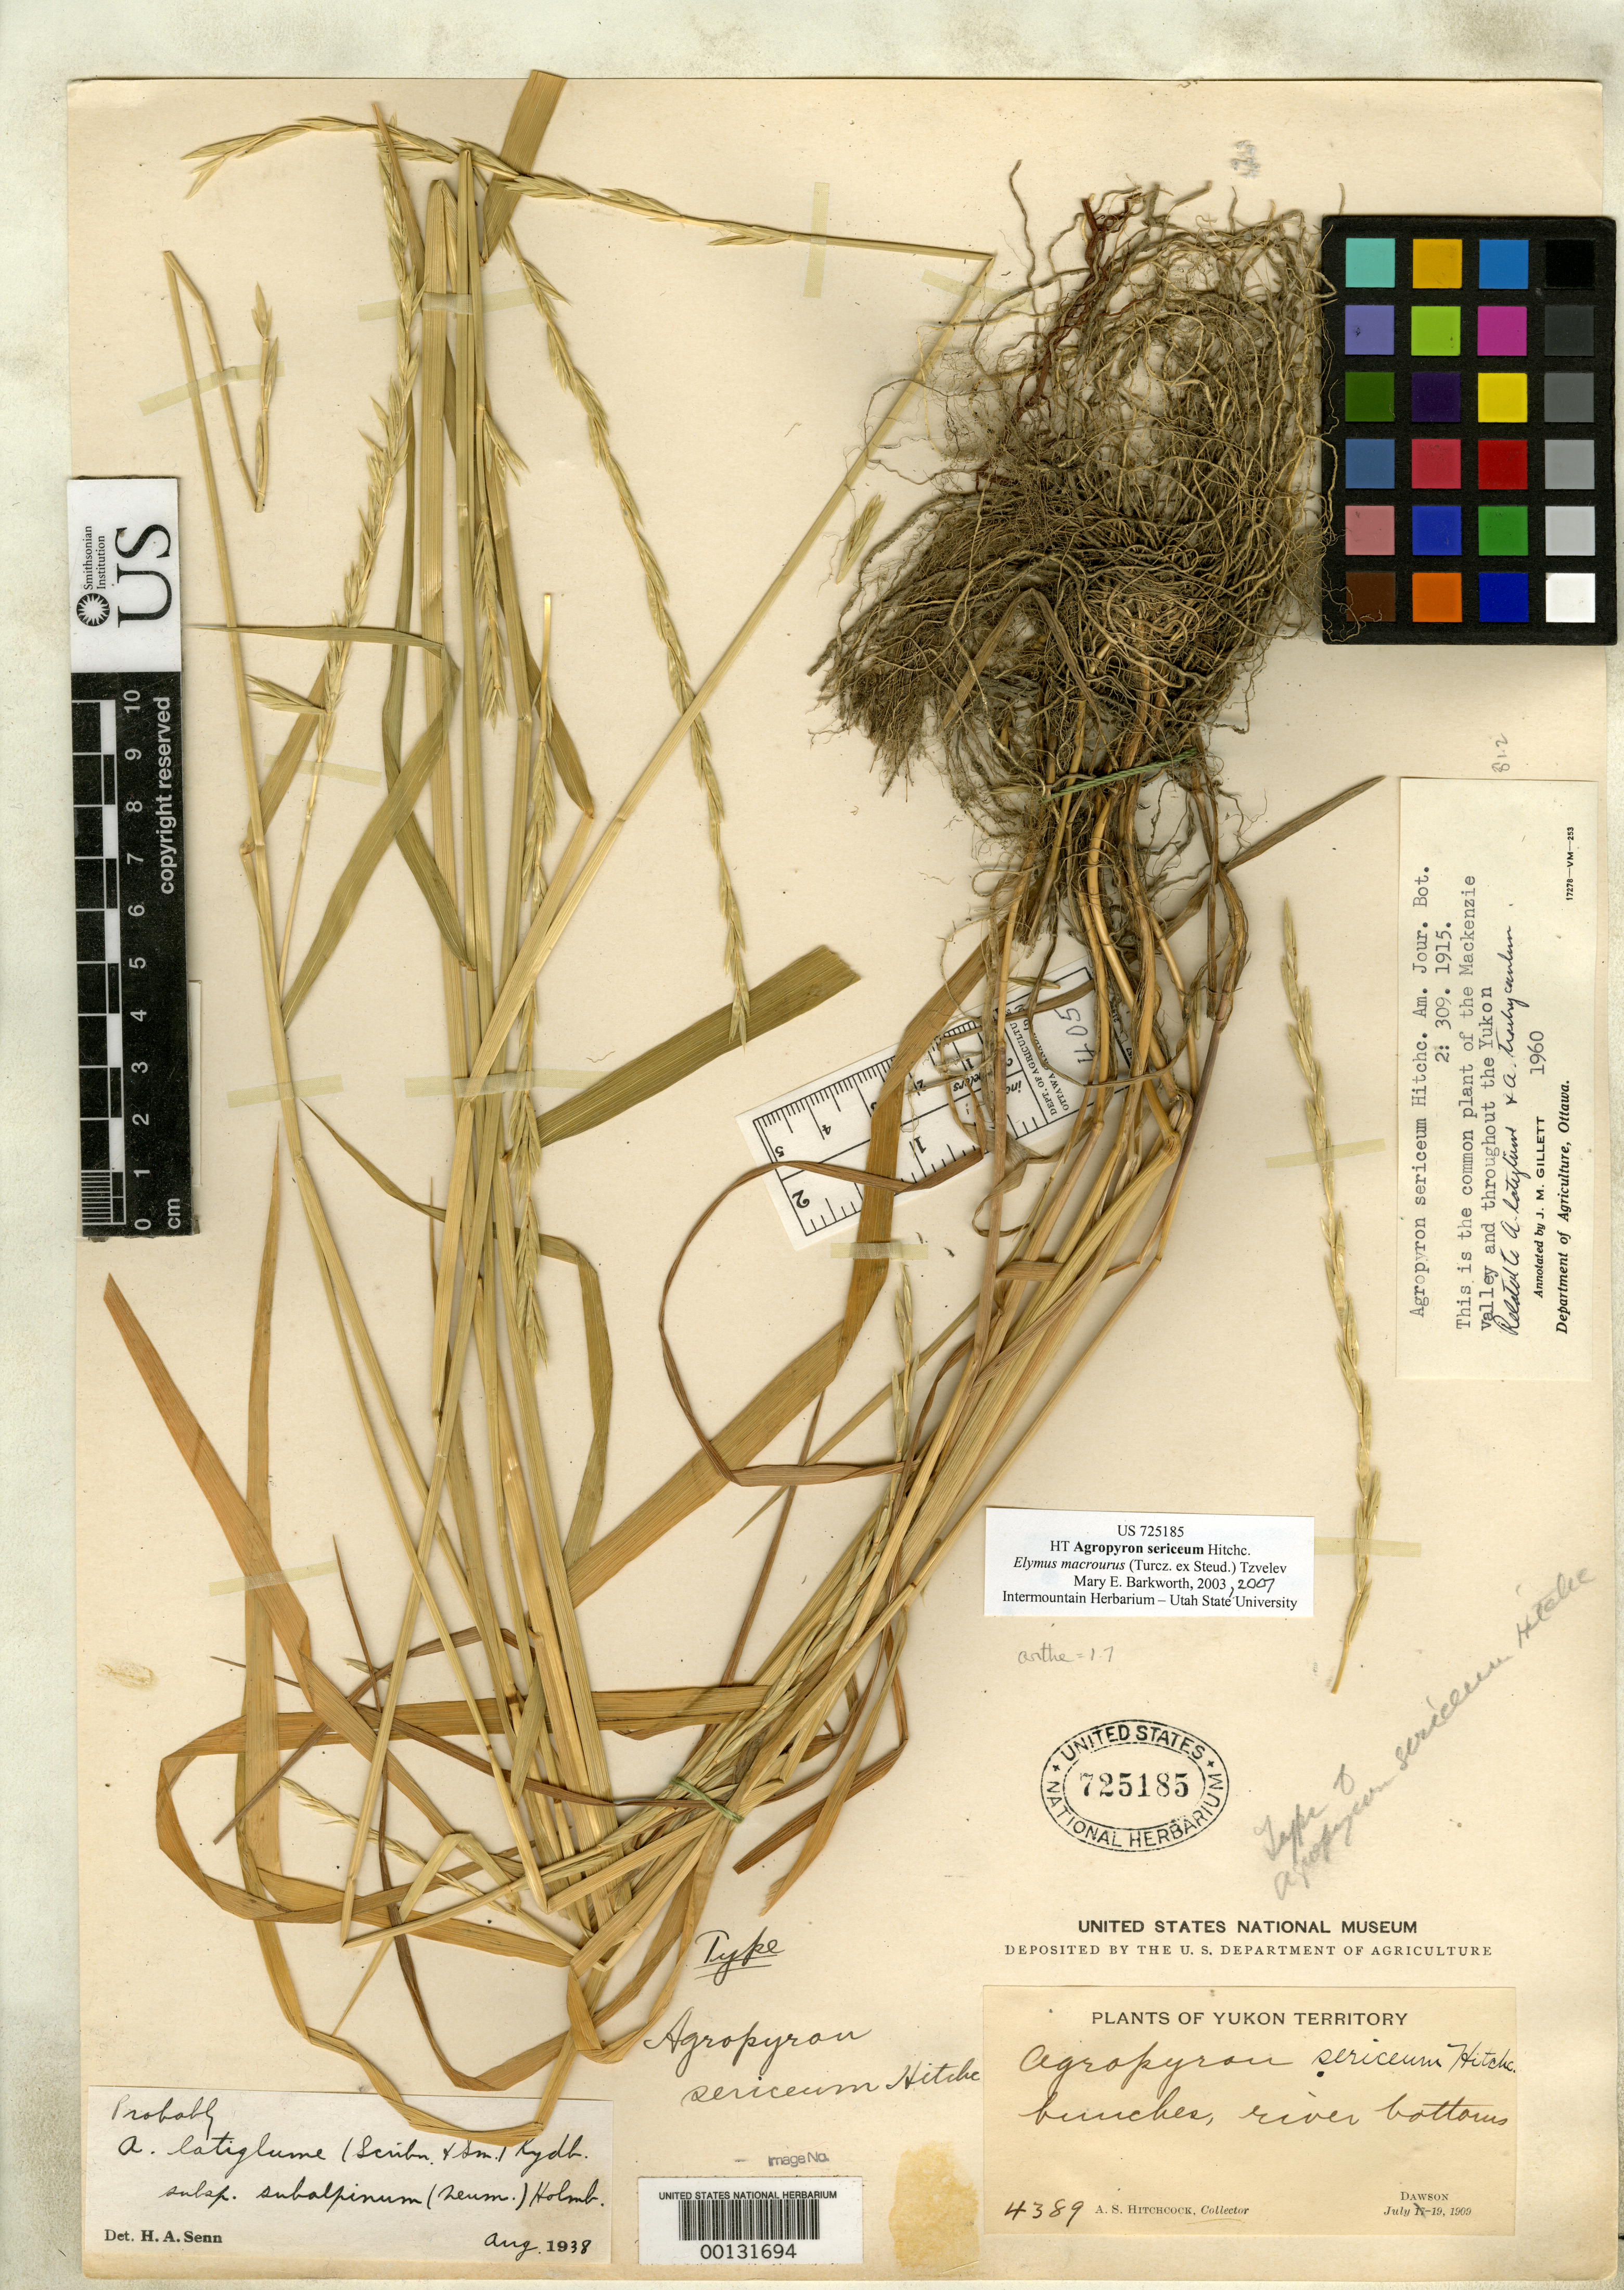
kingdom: Plantae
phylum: Tracheophyta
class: Liliopsida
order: Poales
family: Poaceae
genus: Agropyron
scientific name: Agropyron sericeum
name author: Hitchc.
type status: Holotype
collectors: A. S. Hitchcock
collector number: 4389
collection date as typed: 19 Jul 1909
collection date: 1909-07-19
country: Canada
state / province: Yukon Territory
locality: Dawson.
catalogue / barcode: US 725185